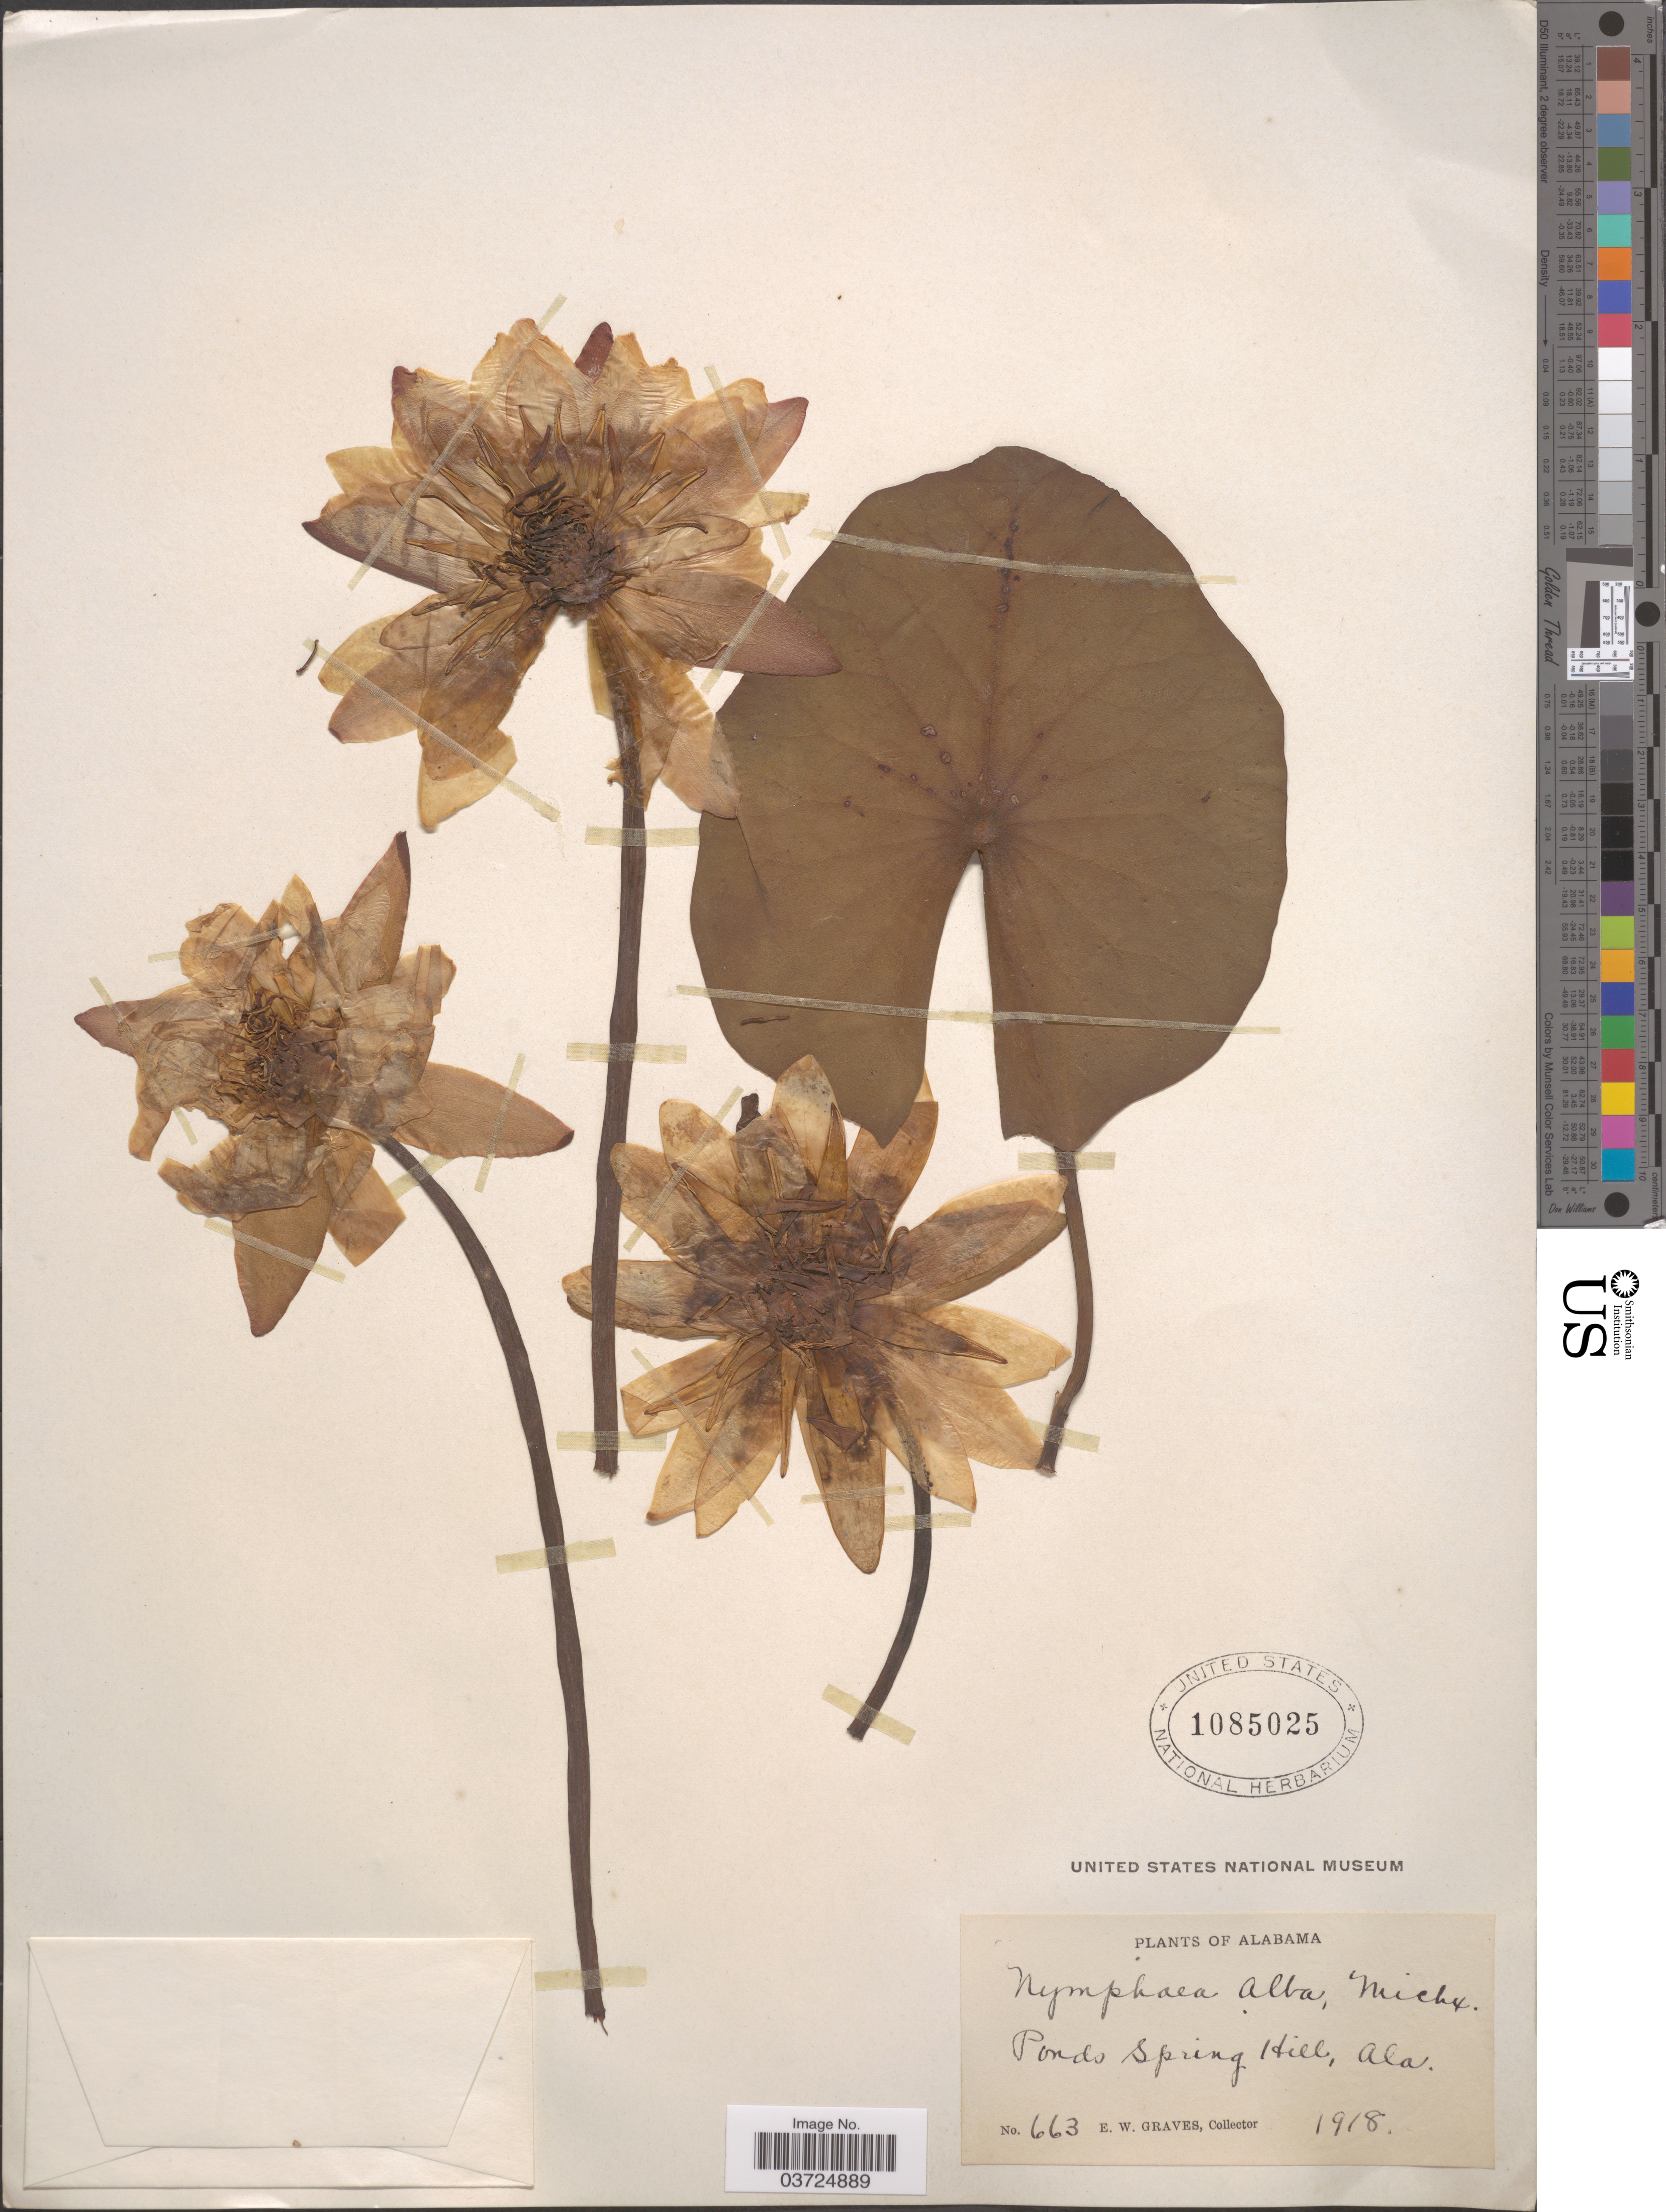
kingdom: Plantae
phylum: Tracheophyta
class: Magnoliopsida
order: Nymphaeales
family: Nymphaeaceae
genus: Nymphaea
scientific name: Nymphaea alba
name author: L.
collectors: E. Graves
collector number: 663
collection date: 1918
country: United States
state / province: Alabama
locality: Ponds Spring Hill.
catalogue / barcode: US 1085025